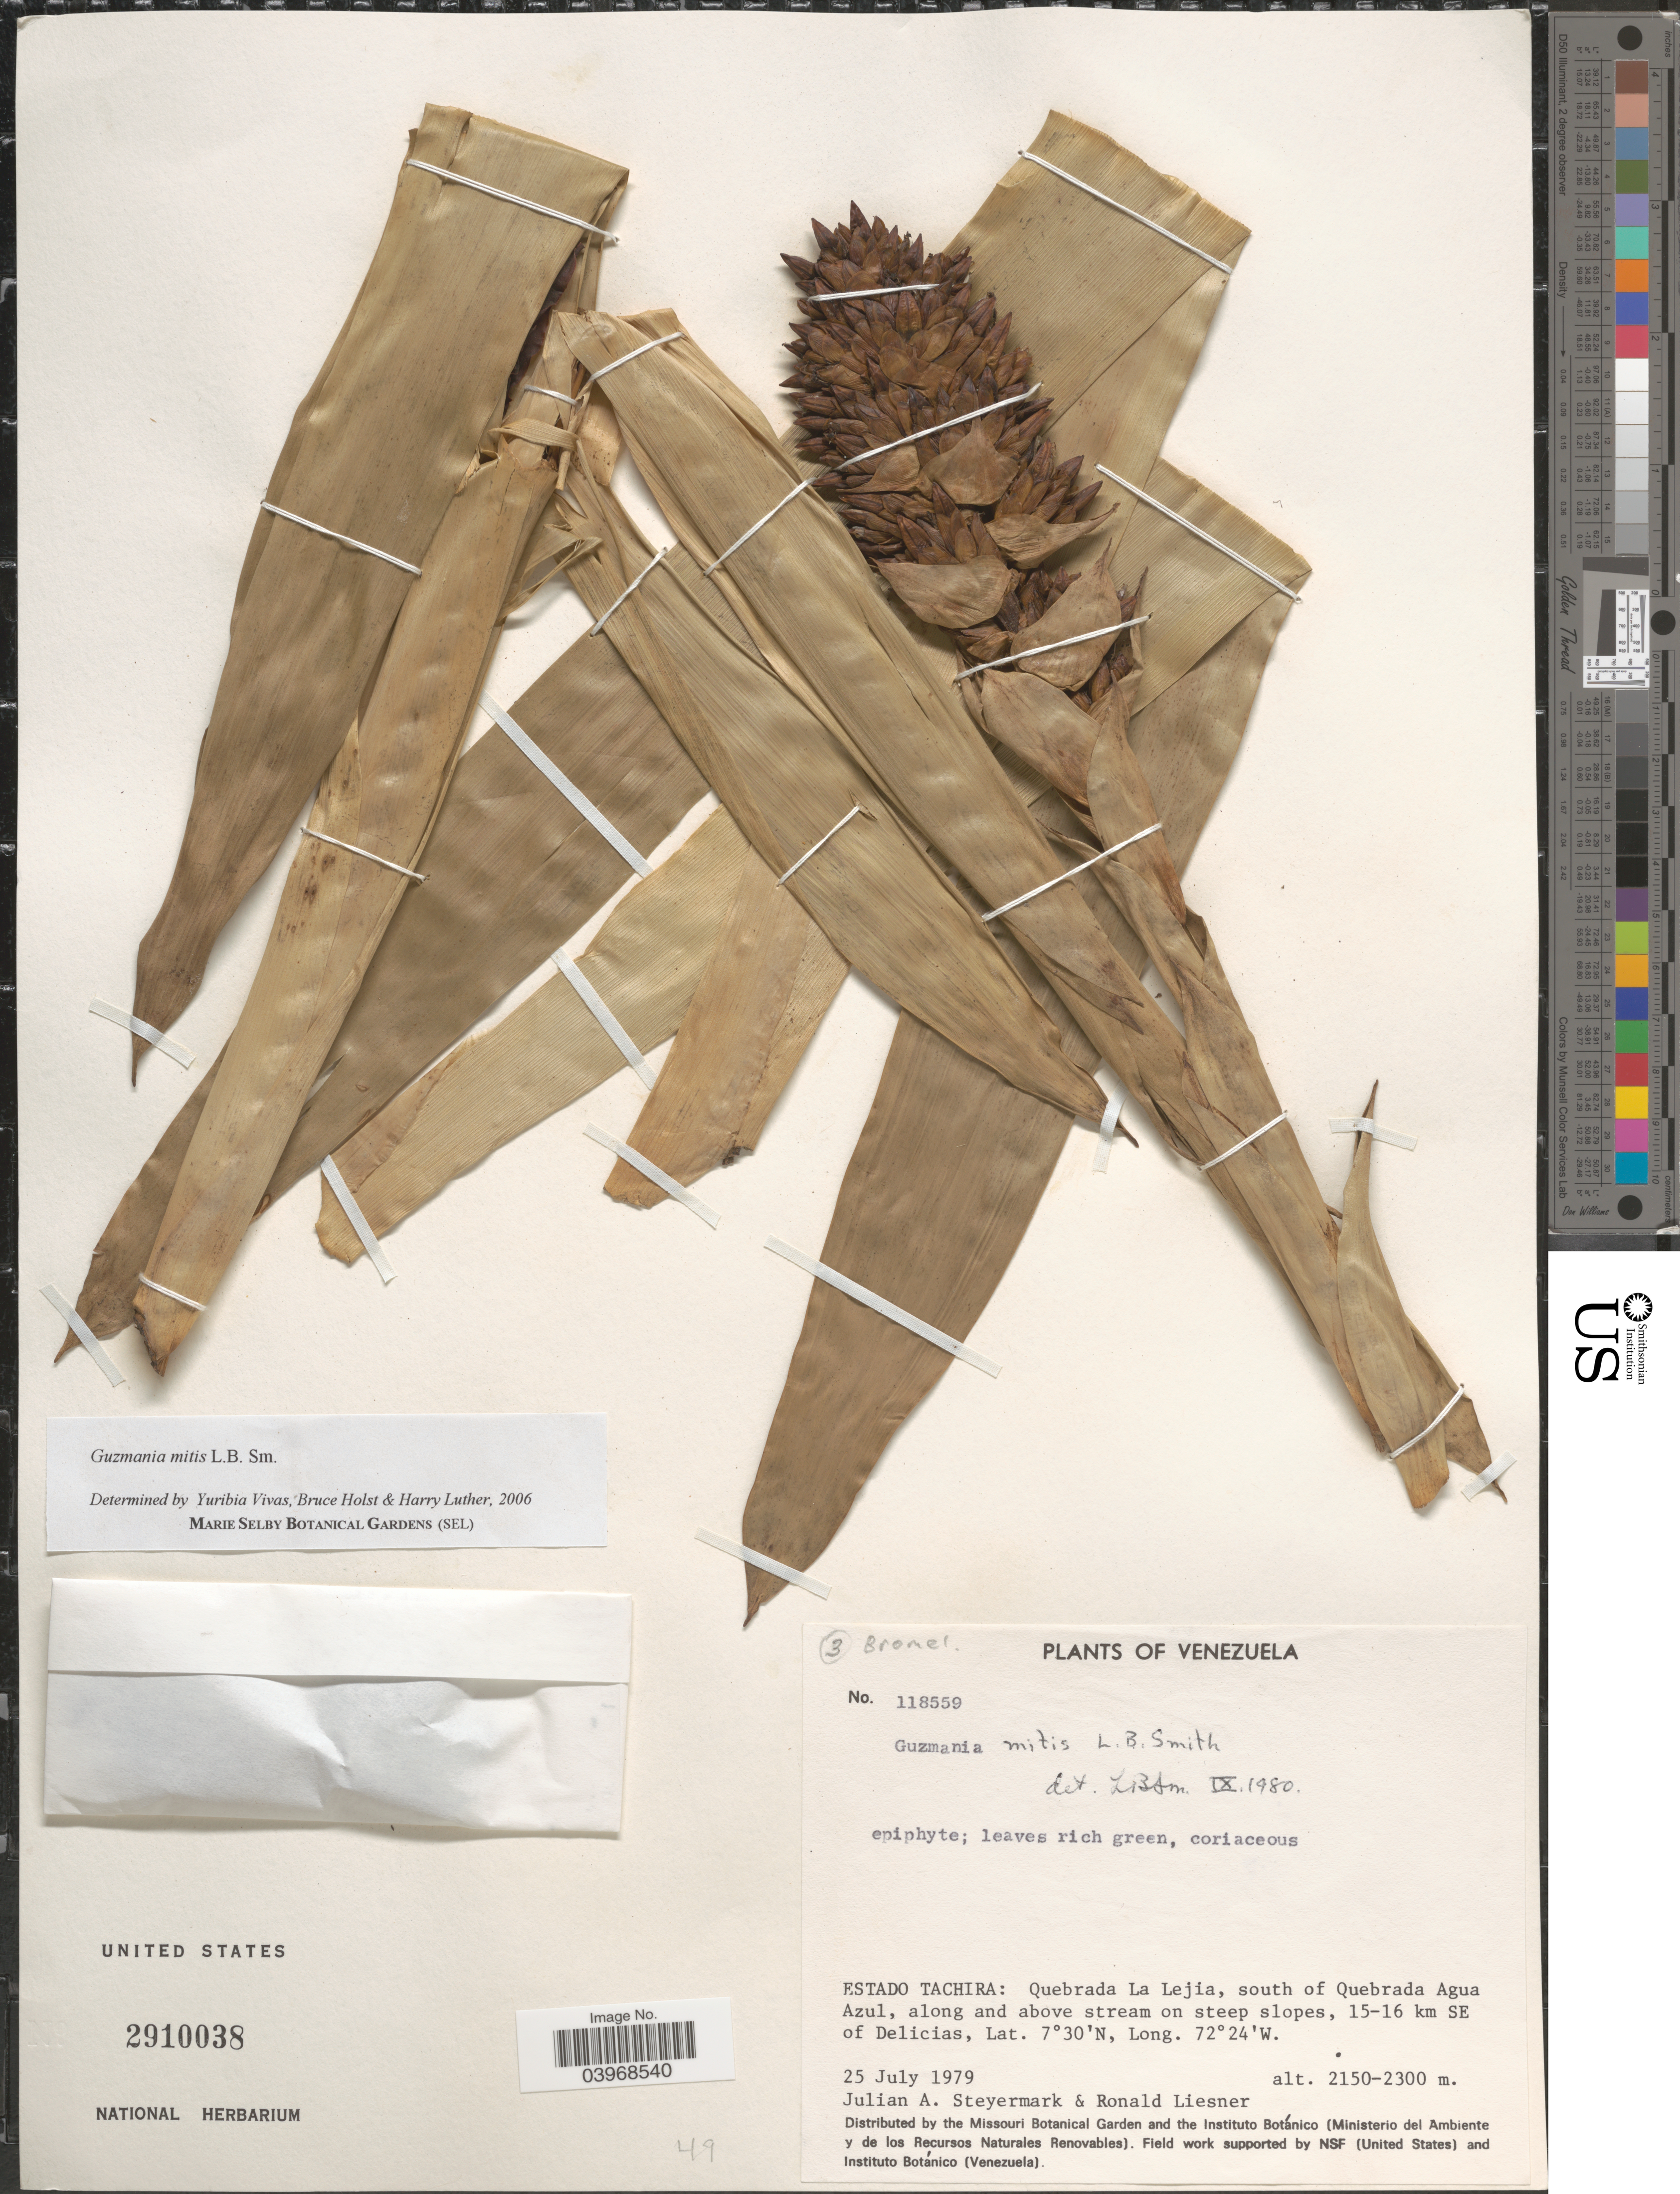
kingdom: Plantae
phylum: Tracheophyta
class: Liliopsida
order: Poales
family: Bromeliaceae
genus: Guzmania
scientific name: Guzmania mitis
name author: L.B. Sm.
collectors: J. Steyermark & R. L. Liesner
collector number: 118559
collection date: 1979-07-25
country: Venezuela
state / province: Tachira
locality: Quebrada La Lejia, south of Quebrada Agua Azul, along and above stream on steep slopes, 15-16 km SE of Delicias.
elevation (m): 2150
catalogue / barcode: US 2910038